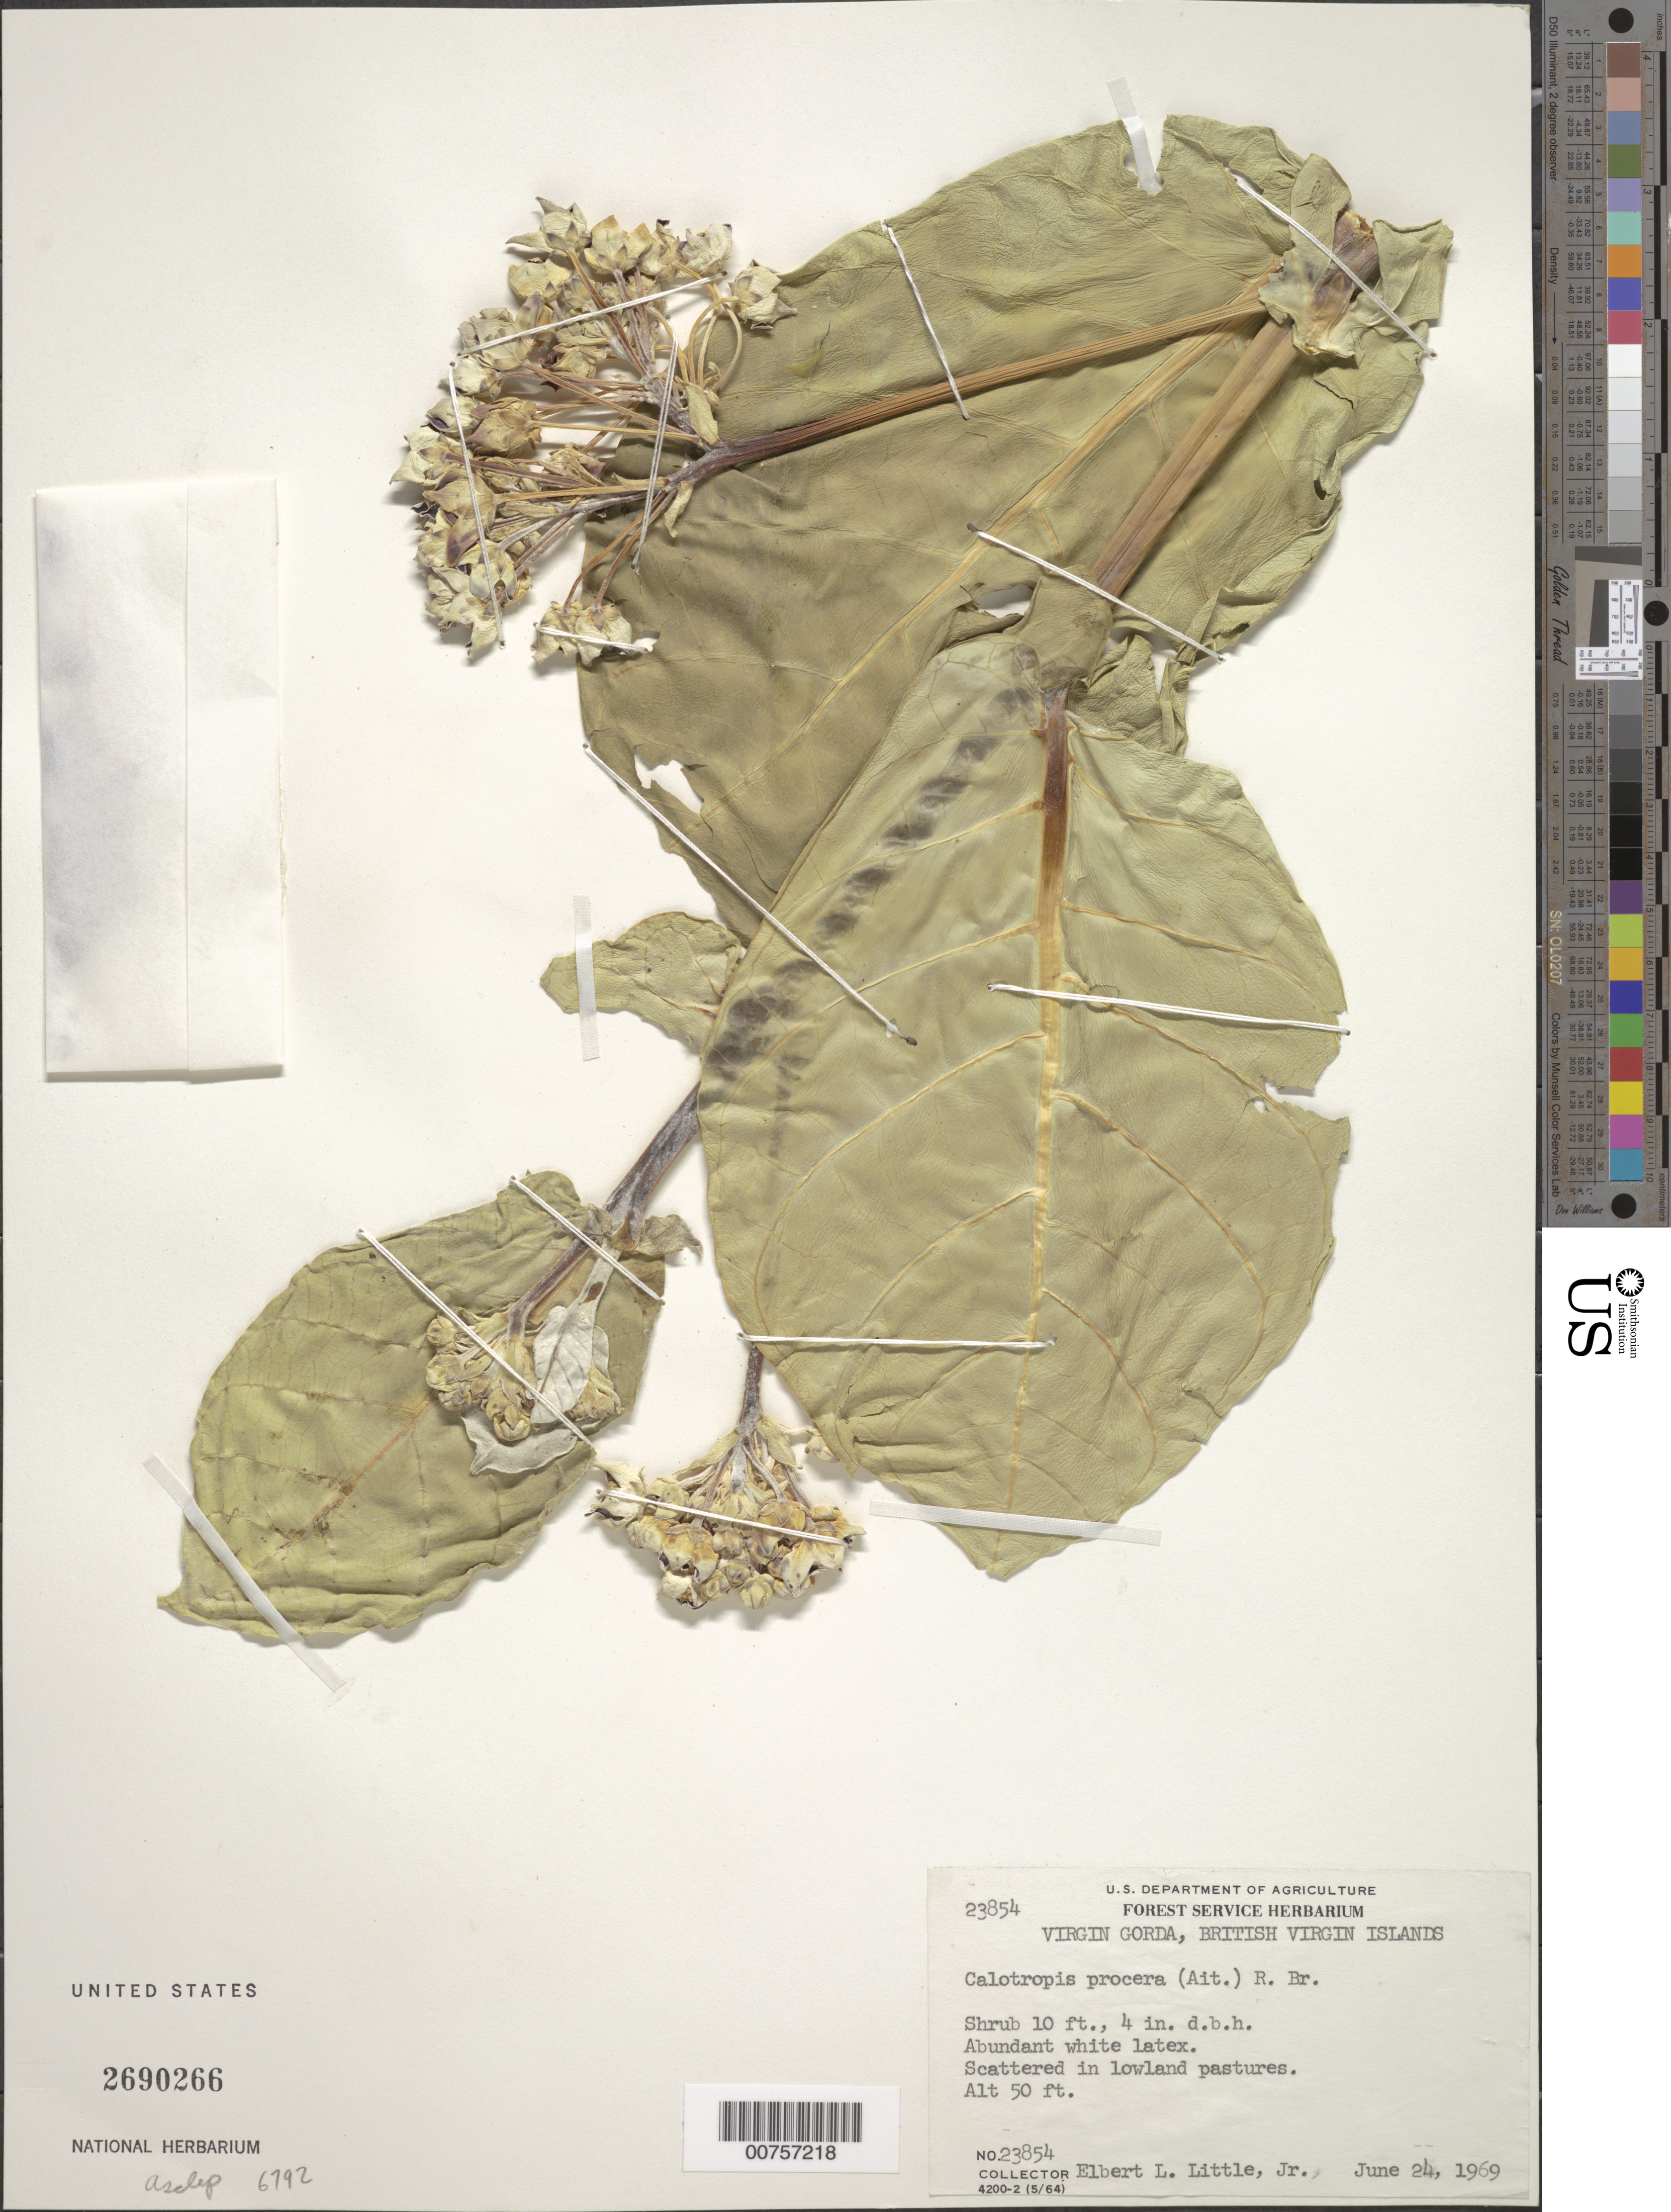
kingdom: Plantae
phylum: Tracheophyta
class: Magnoliopsida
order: Gentianales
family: Apocynaceae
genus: Calotropis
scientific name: Calotropis procera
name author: (Aiton) W.T. Aiton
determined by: Acevedo-Rodríguez, P., (BOT), Smithsonian Institution - National Museum of Natural History (UNITED STATES)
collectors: E. L. Little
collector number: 23854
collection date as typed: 24 Jun 1969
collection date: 1969-06-24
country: British Virgin Islands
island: Virgin Gorda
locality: Scattered inlowland pastures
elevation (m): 15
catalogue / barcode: US 2690266